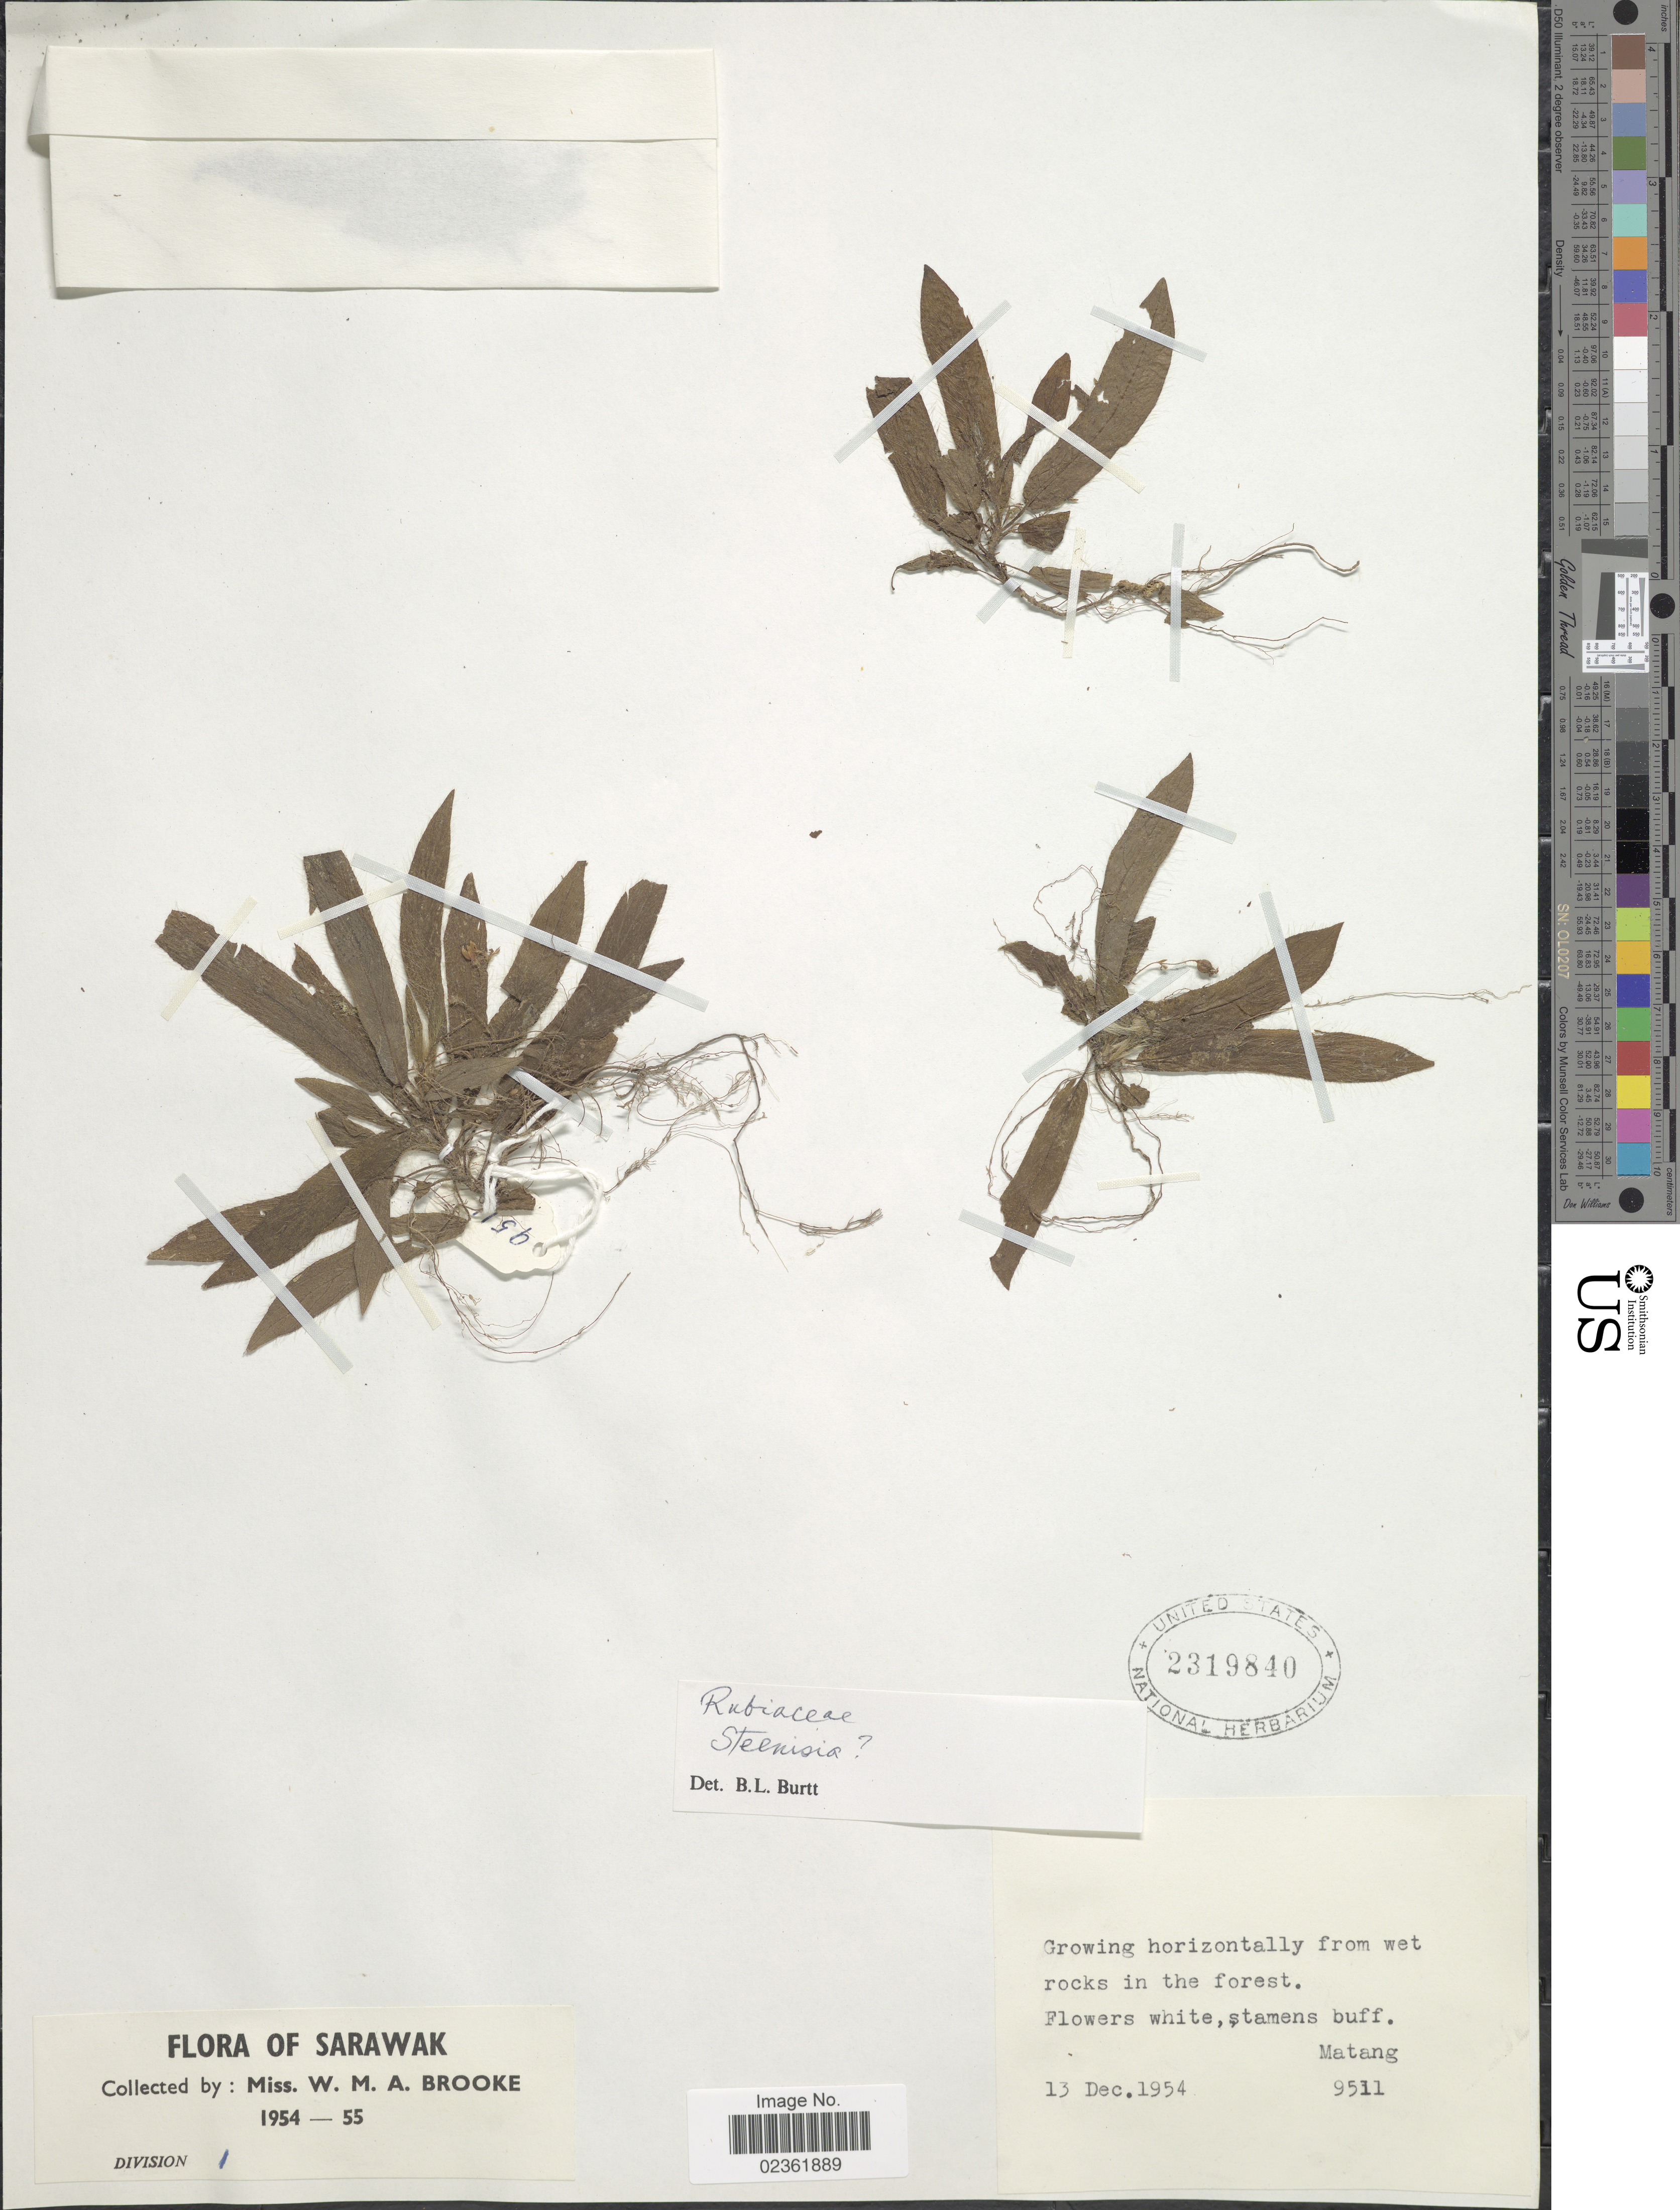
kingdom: Plantae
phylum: Tracheophyta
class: Magnoliopsida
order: Gentianales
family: Rubiaceae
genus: Steenisia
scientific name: Steenisia sp.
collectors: W. Brooke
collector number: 9511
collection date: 1954-12-13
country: Malaysia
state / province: Sarawak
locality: From wet rocks in the forest, Matang.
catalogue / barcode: US 2319840